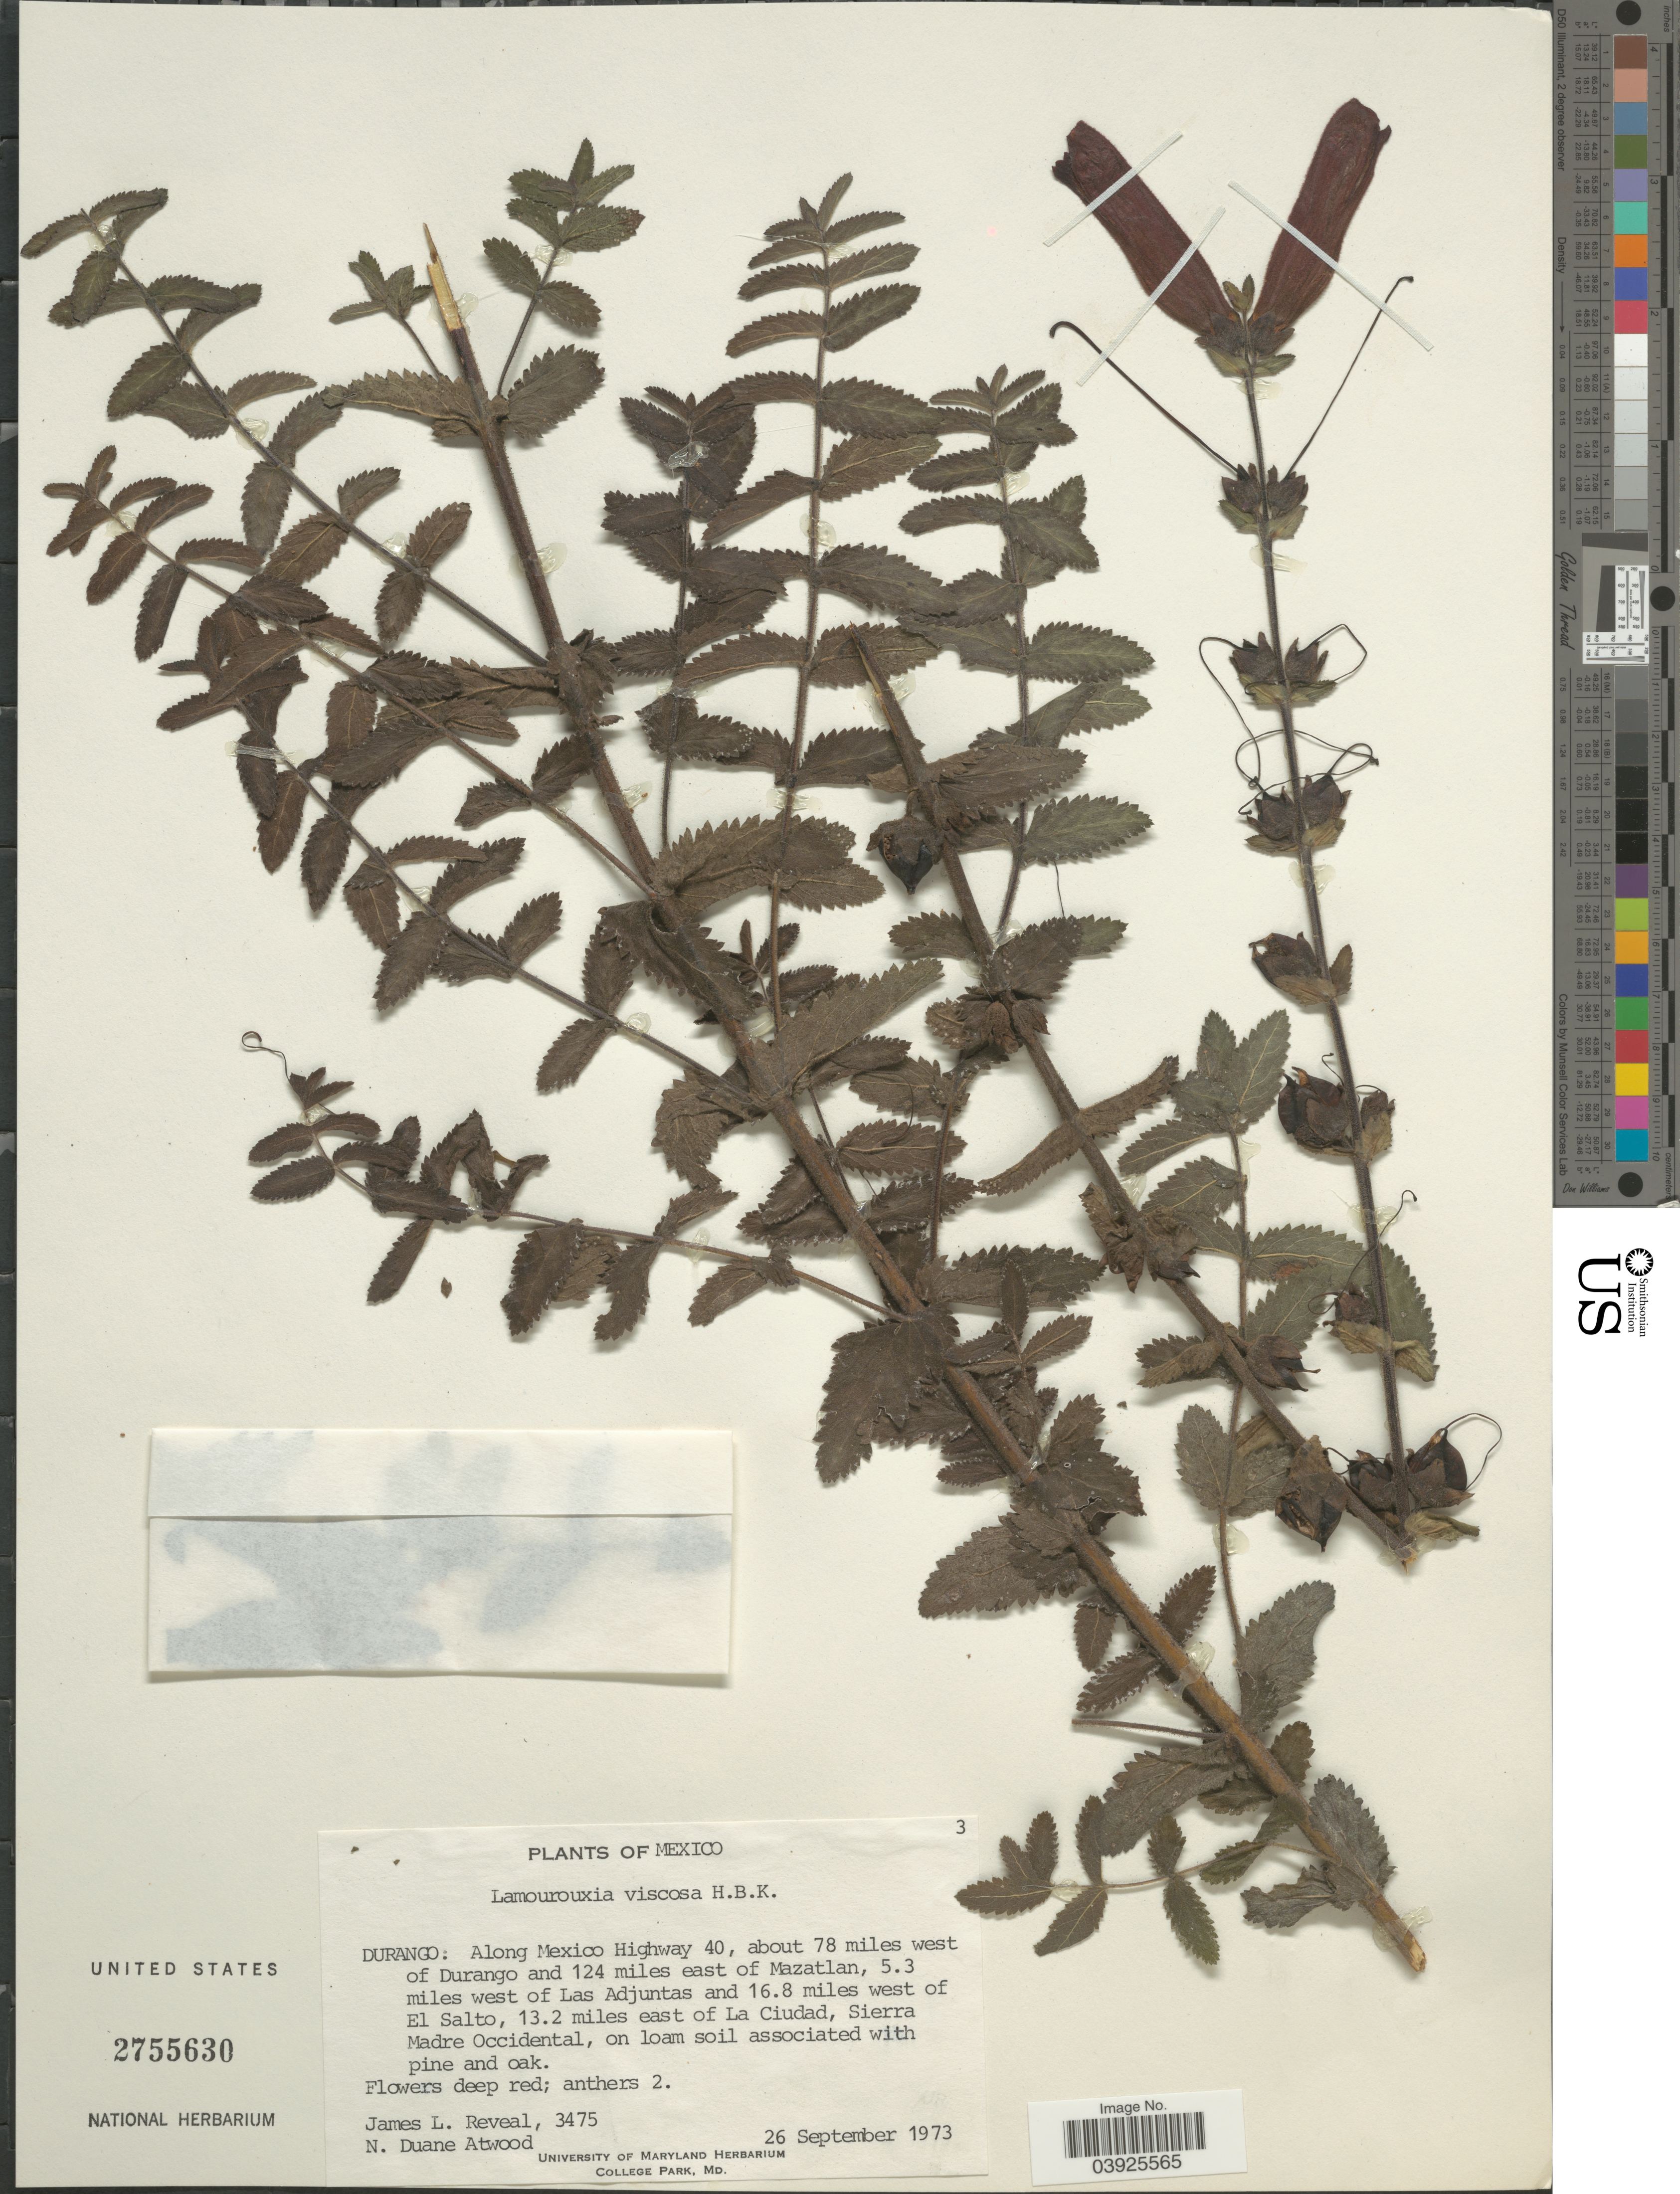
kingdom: Plantae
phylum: Tracheophyta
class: Magnoliopsida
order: Lamiales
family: Orobanchaceae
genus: Lamourouxia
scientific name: Lamourouxia viscosa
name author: Kunth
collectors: J. L. Reveal & N. Atwood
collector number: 3475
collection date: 1973-09-26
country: Mexico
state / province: Durango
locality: Along Mexico Highway 40, about 78 miles west of Durango and 124 miles east of Mazatlan, 5.3 miles west of Las Adjuntas and 16.8 miles west of El Salto, 13.2 miles east of La Ciudad, Sierra Madre Occidental.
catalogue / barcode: US 2755630